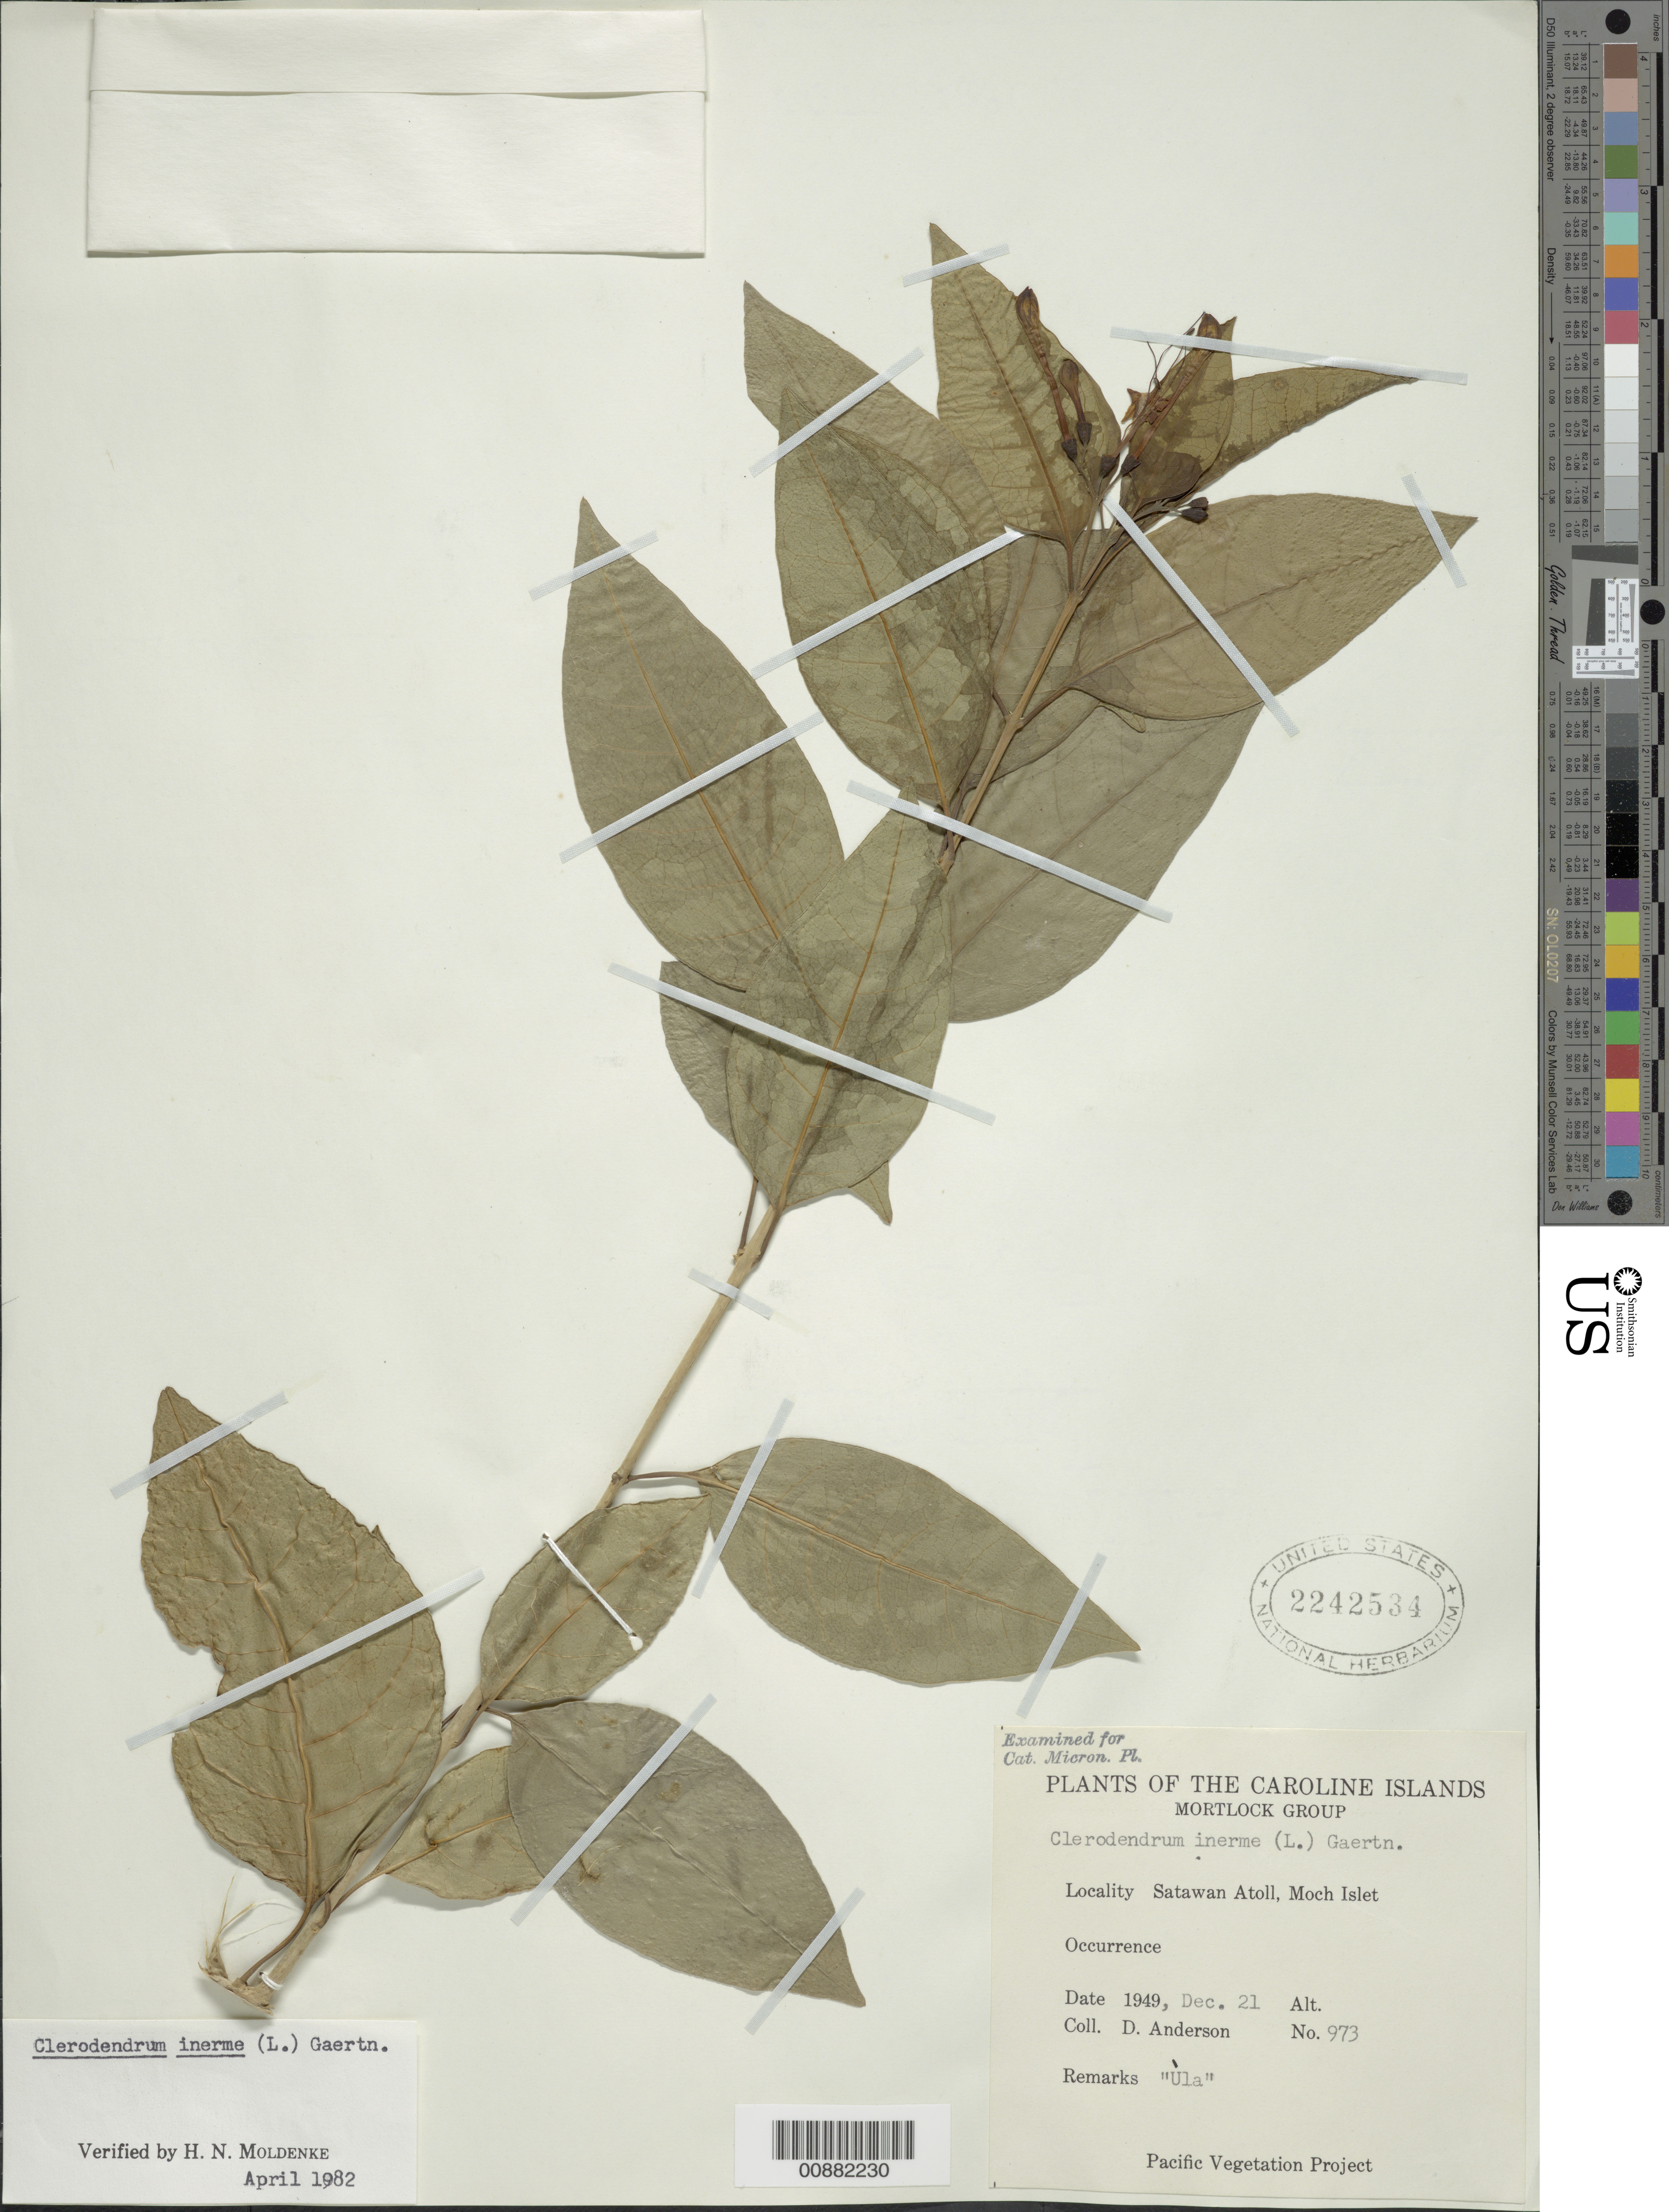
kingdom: Plantae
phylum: Tracheophyta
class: Magnoliopsida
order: Lamiales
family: Lamiaceae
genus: Clerodendrum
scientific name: Clerodendrum inerme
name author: (L.) Gaertn.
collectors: D. Anderson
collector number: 973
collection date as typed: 21 Dec 1949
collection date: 1949-12-21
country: Micronesia, Federated States of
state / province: Truk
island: Satawan Atoll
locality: Moch islet.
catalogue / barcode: US 2242534